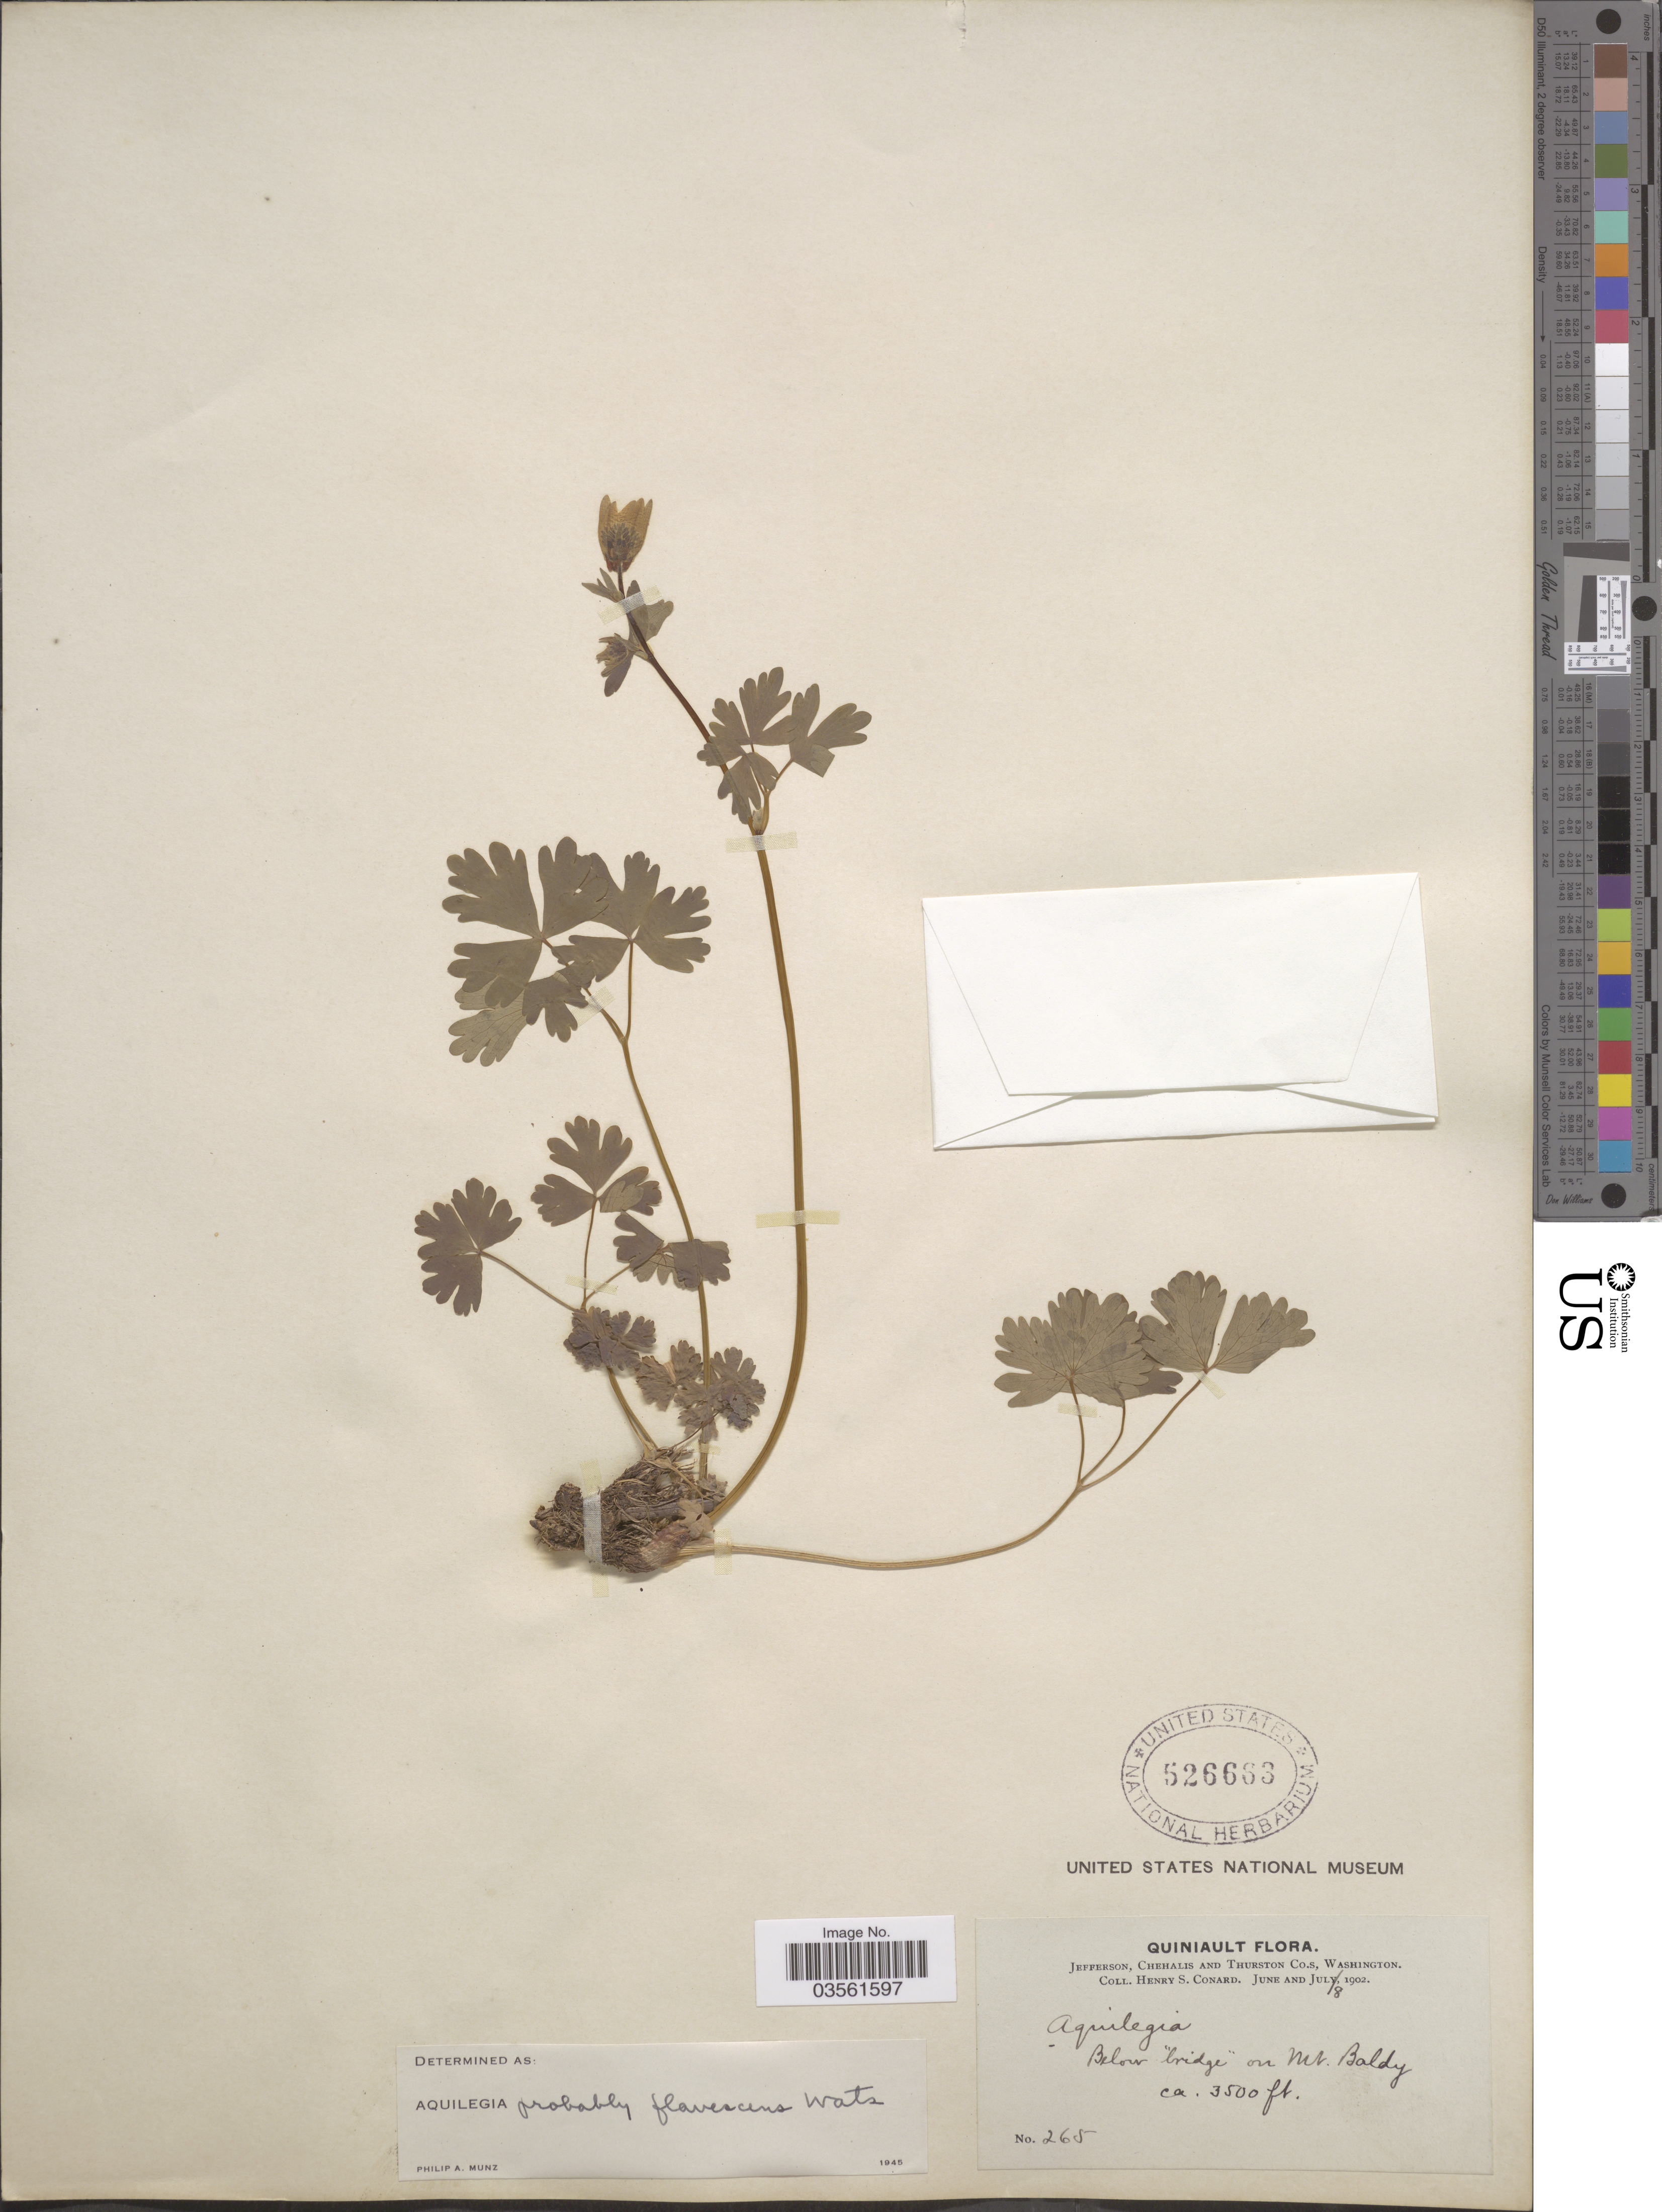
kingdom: Plantae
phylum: Tracheophyta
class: Magnoliopsida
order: Ranunculales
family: Ranunculaceae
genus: Aquilegia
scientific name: Aquilegia flavescens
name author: S. Watson in C. King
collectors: H. S. Conard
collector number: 265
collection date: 1902-07-08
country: United States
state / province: Washington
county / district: Thurston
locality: Quiniault. Jefferson, Chehalis and Thurston Co.s. Below "bridge" on Mt. Baldy.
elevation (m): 1067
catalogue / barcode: US 526663